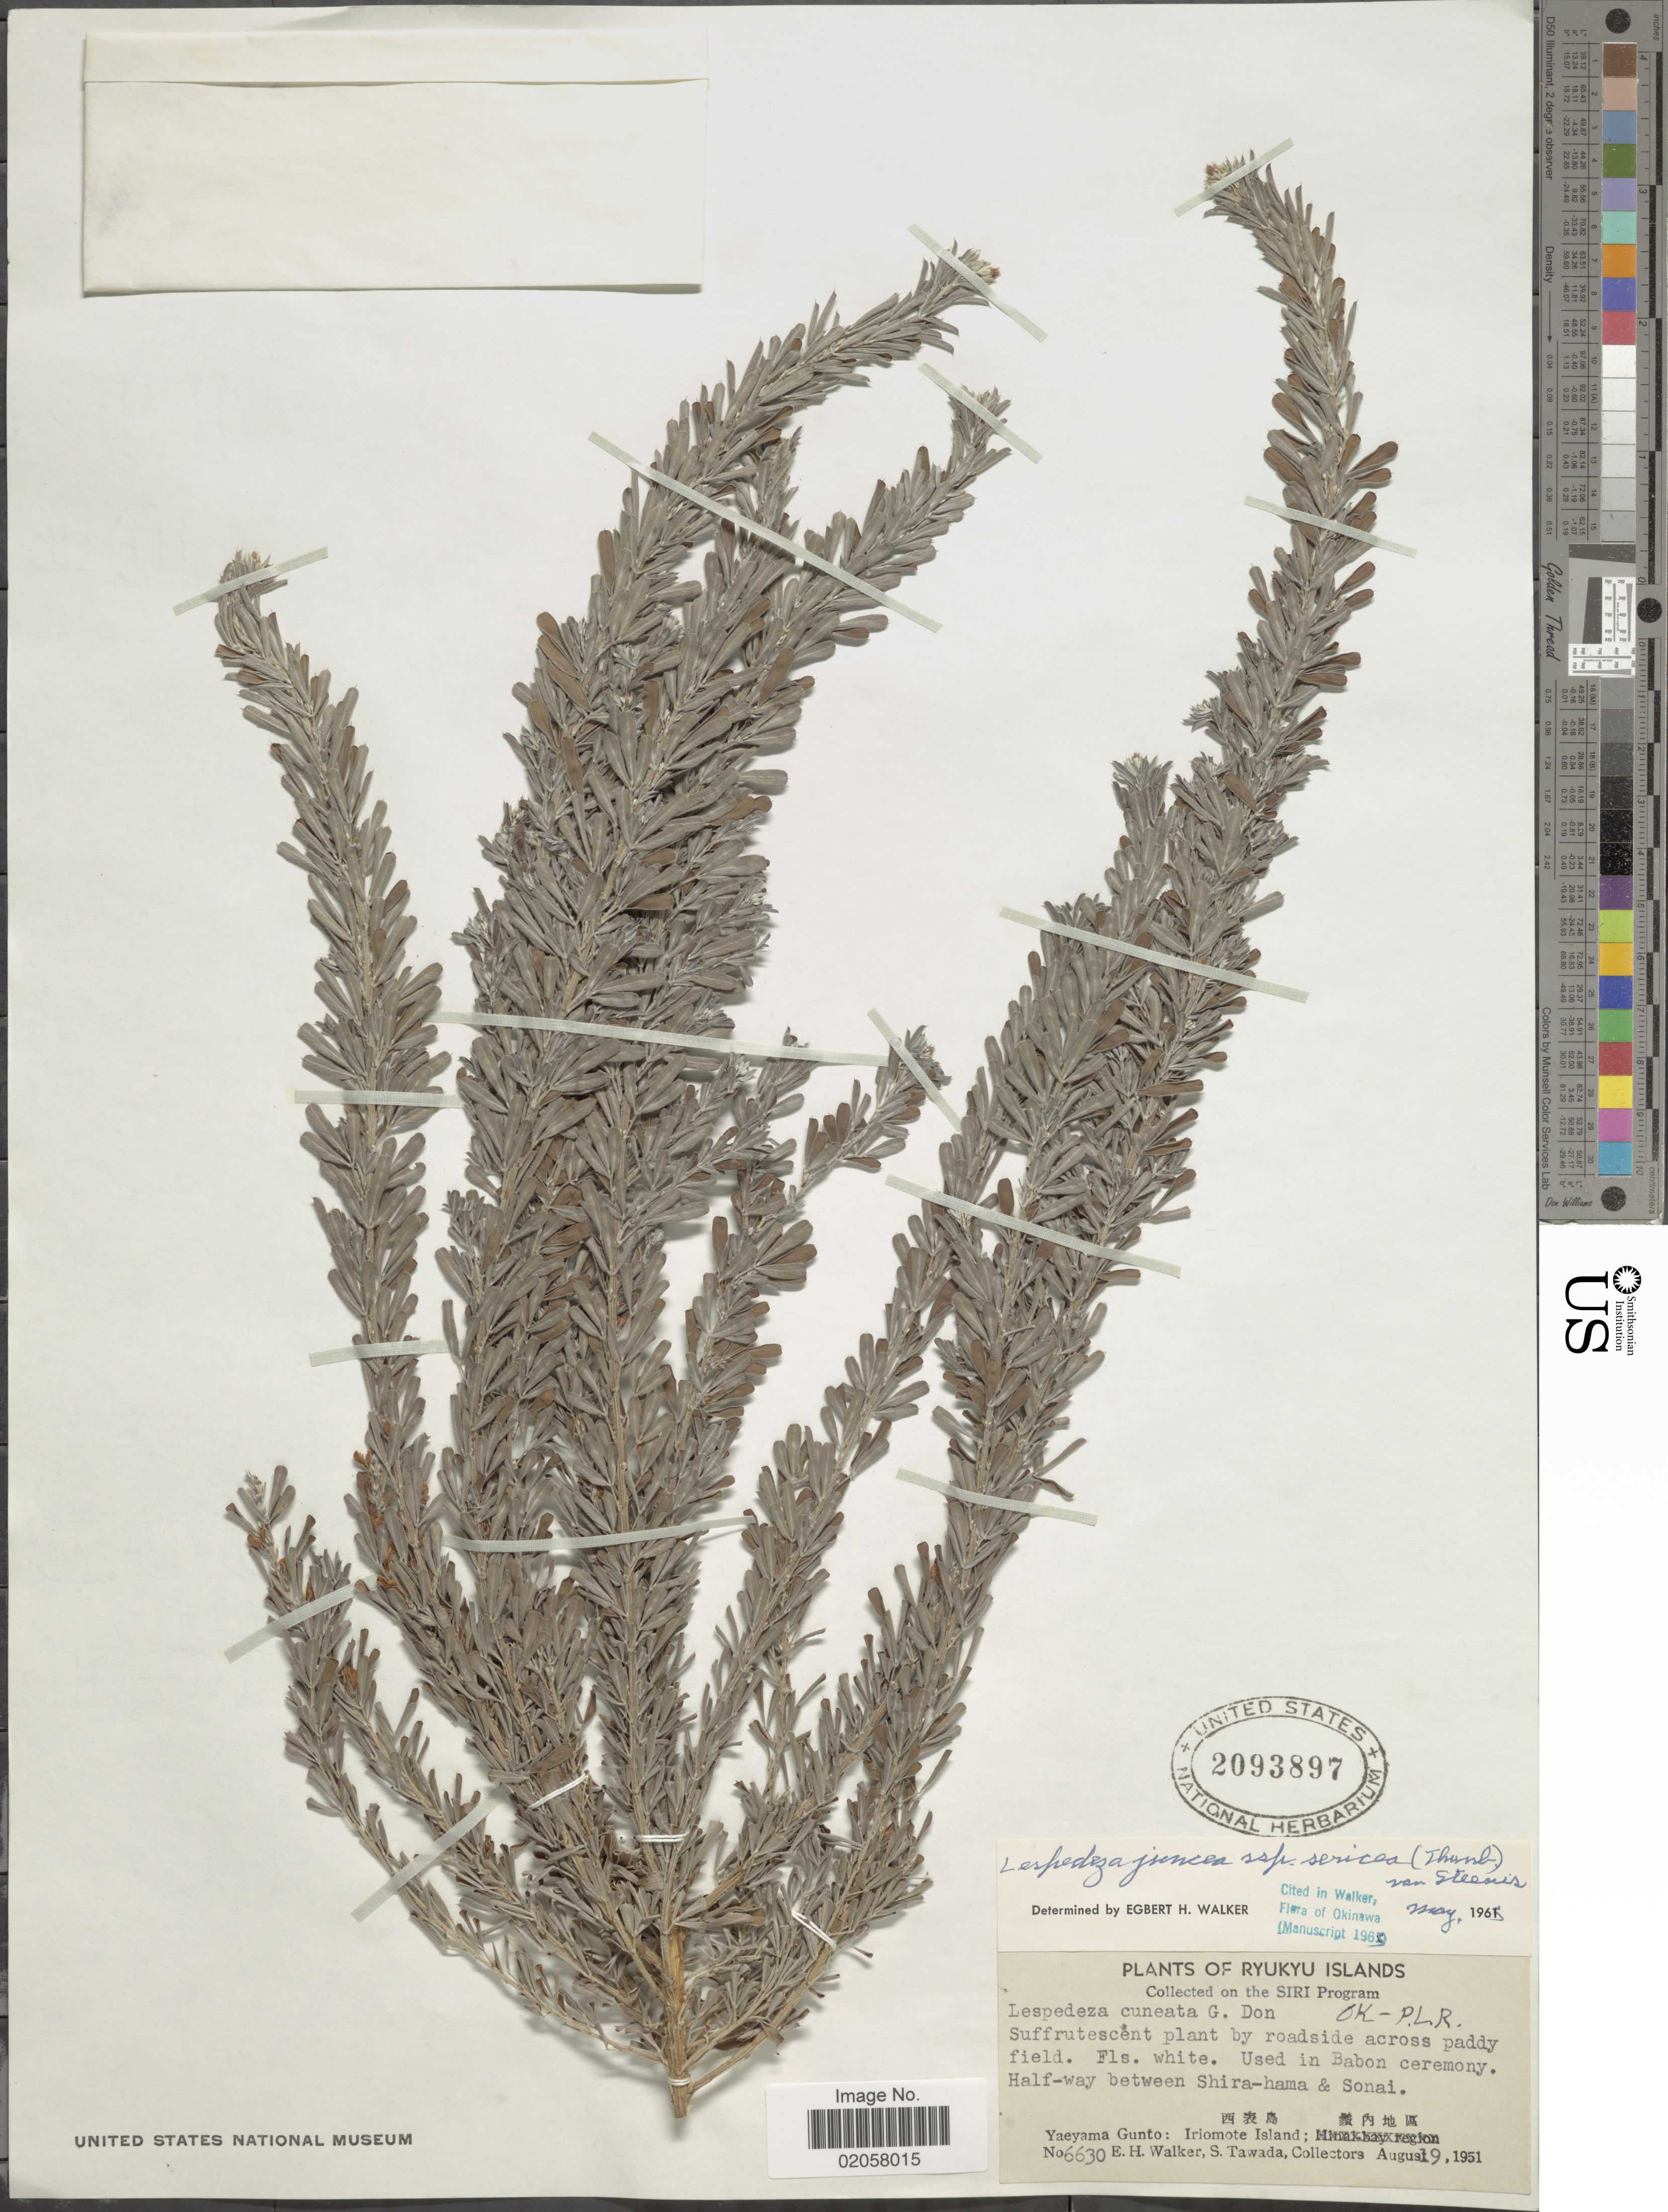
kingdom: Plantae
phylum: Tracheophyta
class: Magnoliopsida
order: Fabales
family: Fabaceae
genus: Lespedeza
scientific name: Lespedeza cuneata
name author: (Dum. Cours.) G. Don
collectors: E. H. Walker & S. Tawada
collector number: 6630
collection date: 1951-08-19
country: Japan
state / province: Okinawa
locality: Ryukyu Islands, Half-way between Shira-hama & Sonai, Yaeyama Gunto: Iriomote Island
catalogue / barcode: US 2093897